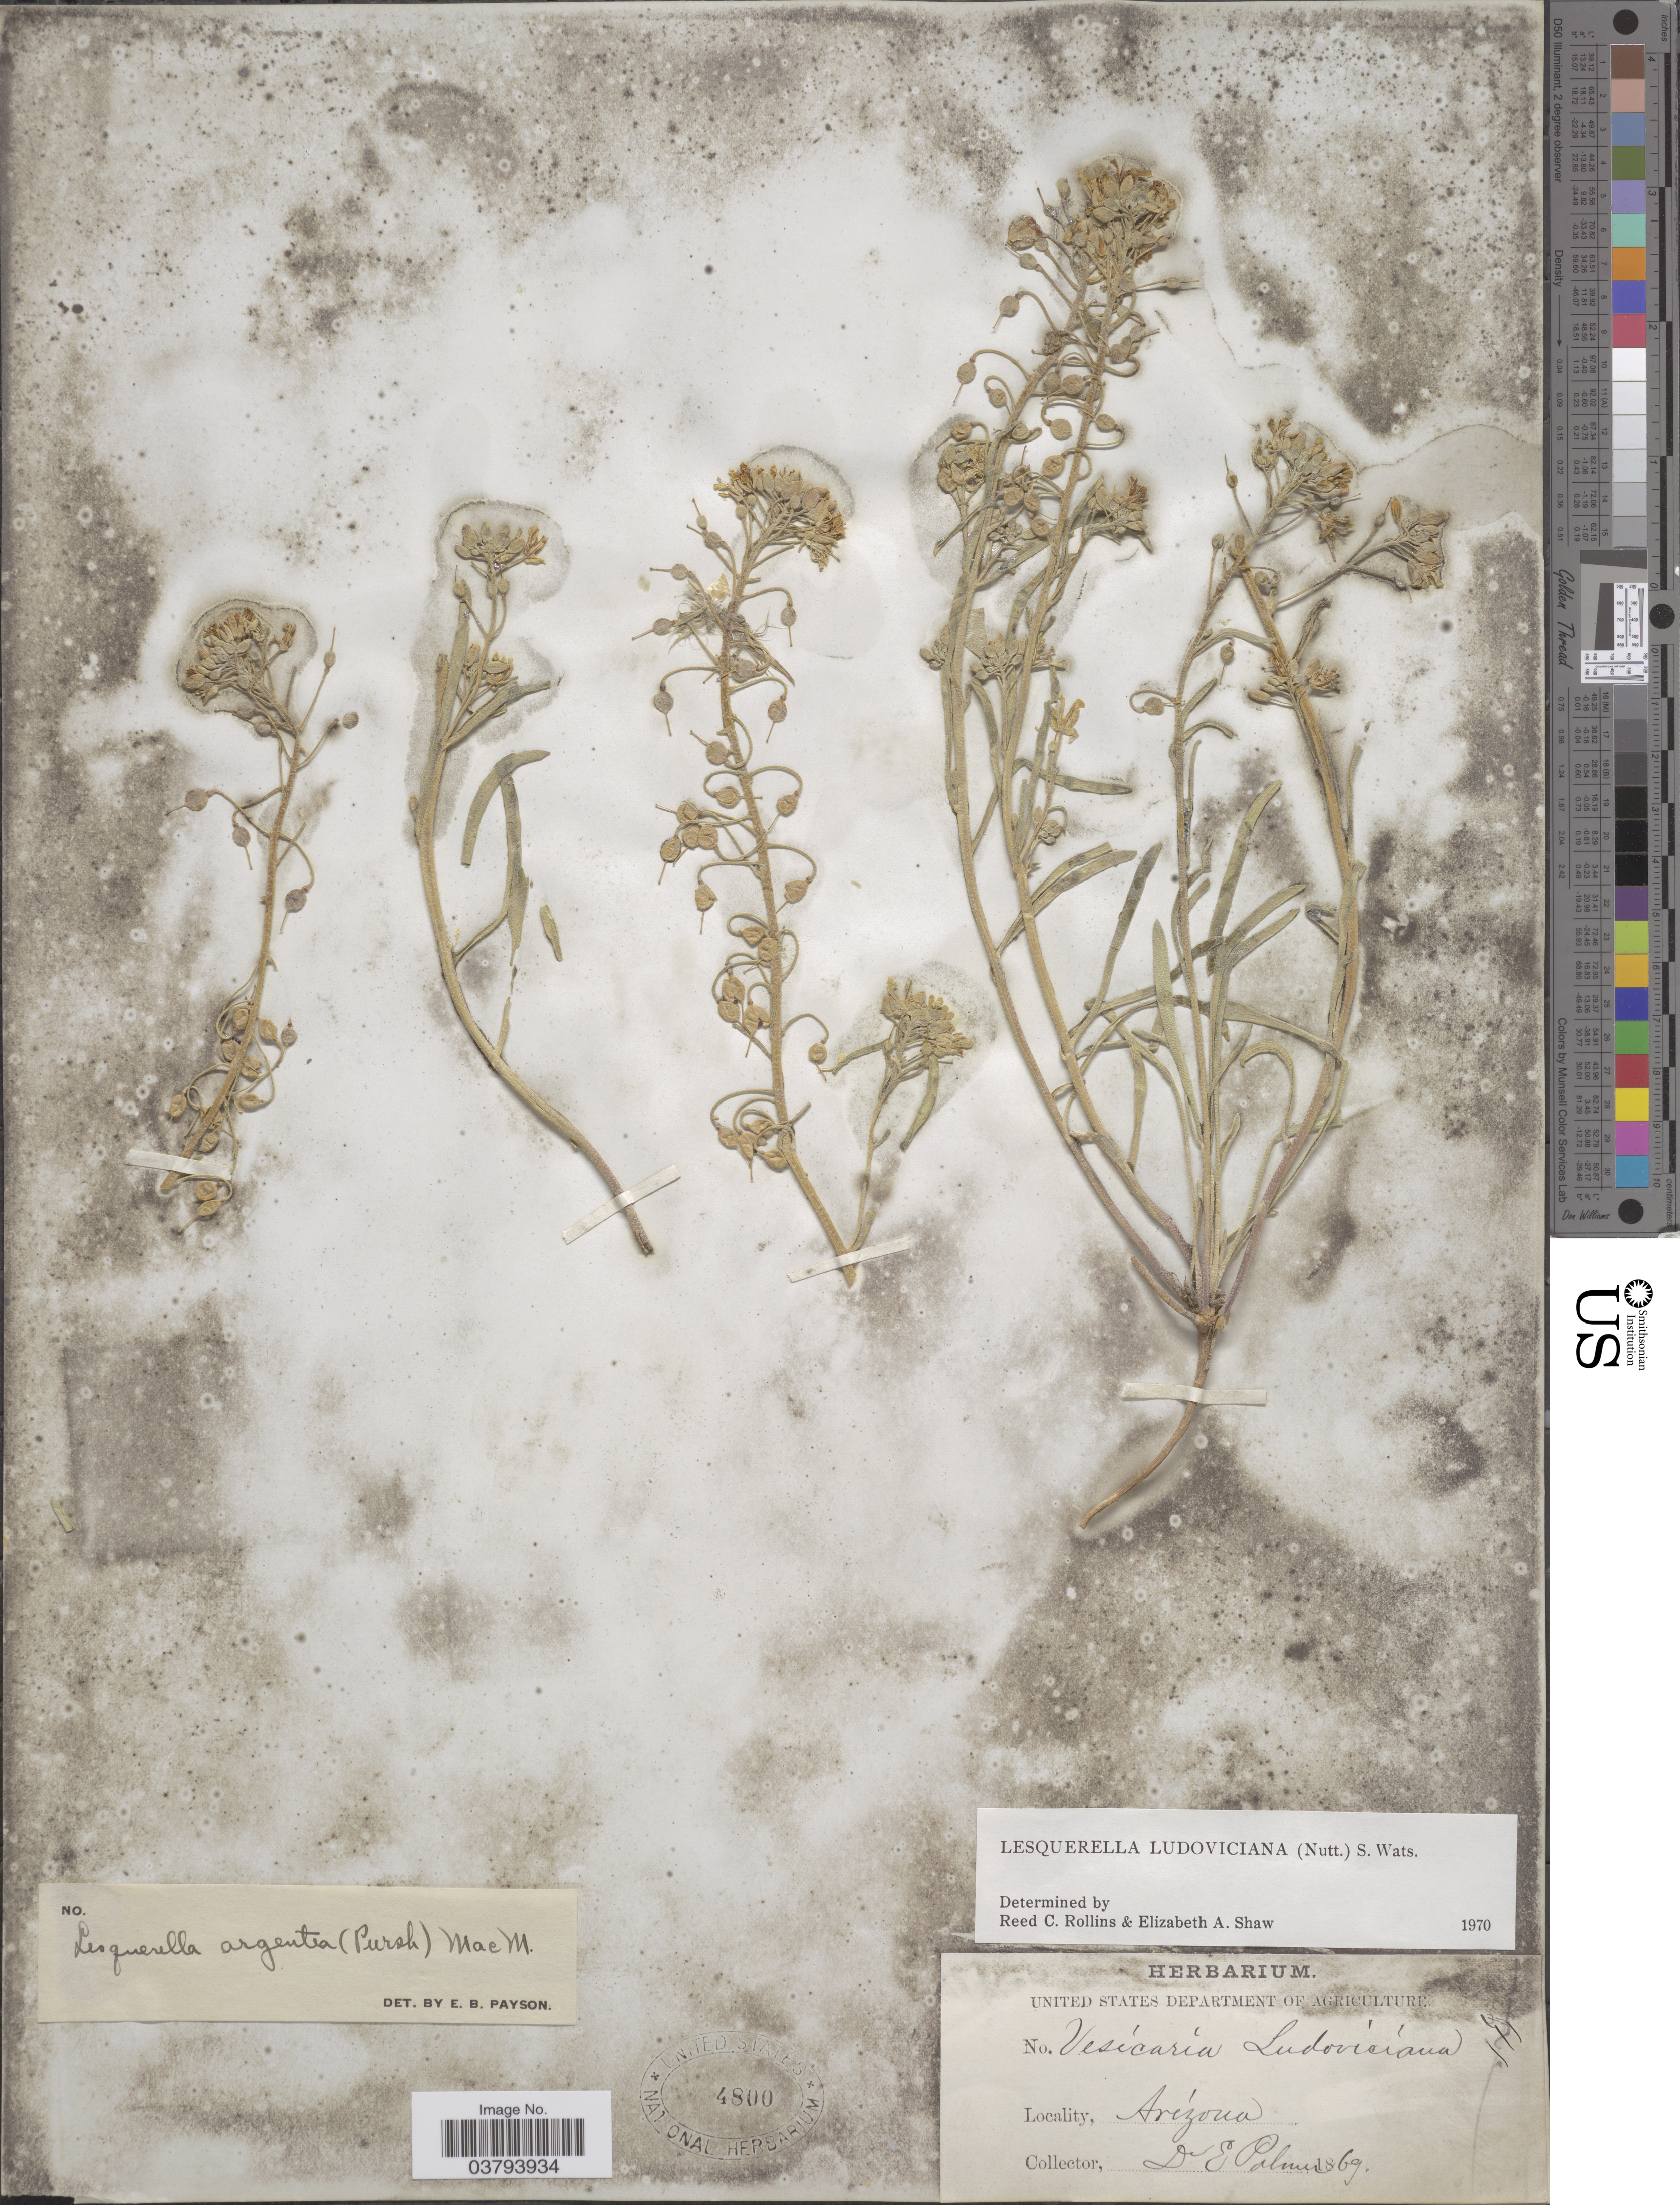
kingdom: Plantae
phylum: Tracheophyta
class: Magnoliopsida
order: Brassicales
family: Brassicaceae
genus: Lesquerella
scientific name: Lesquerella ludoviciana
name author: (Nutt.) S. Watson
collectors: E. Palmer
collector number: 171*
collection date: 1869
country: United States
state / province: Arizona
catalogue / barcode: US 4800